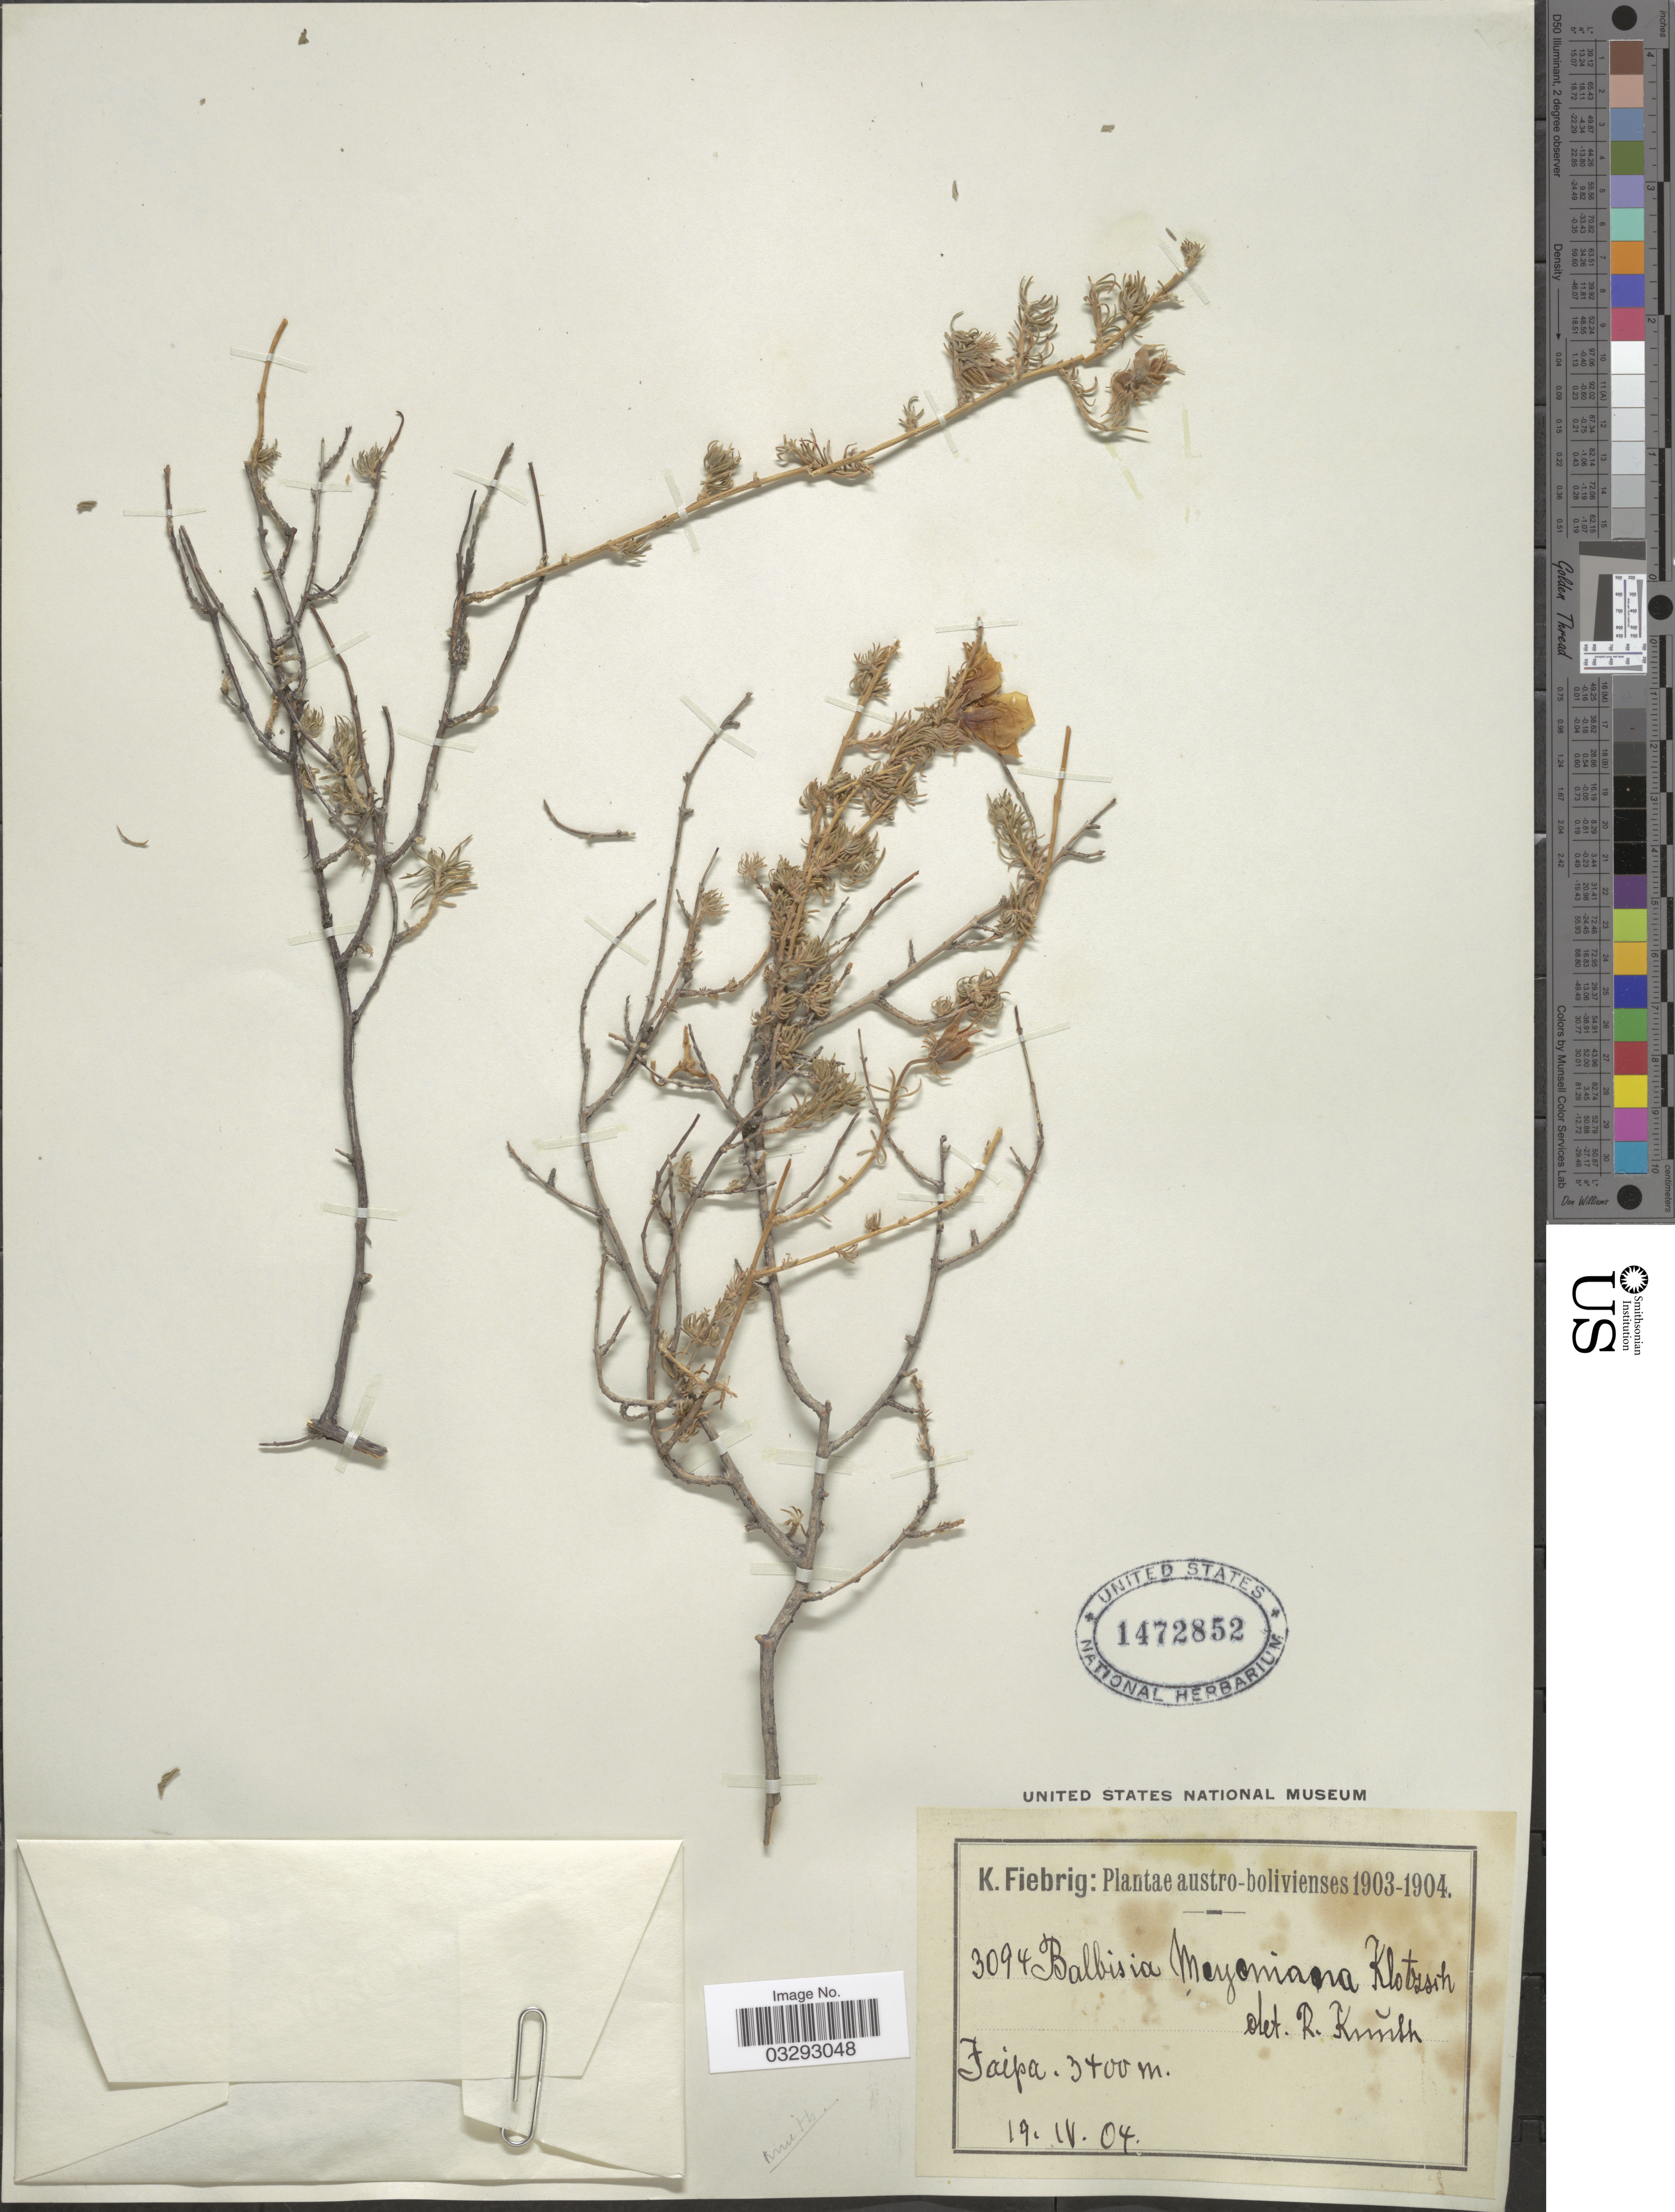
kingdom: Plantae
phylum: Tracheophyta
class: Magnoliopsida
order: Geraniales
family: Vivianiaceae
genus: Balbisia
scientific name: Balbisia meyeniana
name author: Klotzsch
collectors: K. Fiebrig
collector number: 3094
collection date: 1904-04-19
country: Bolivia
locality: Austro-bolivienses. Taipa.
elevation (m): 3400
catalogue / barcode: US 1472852